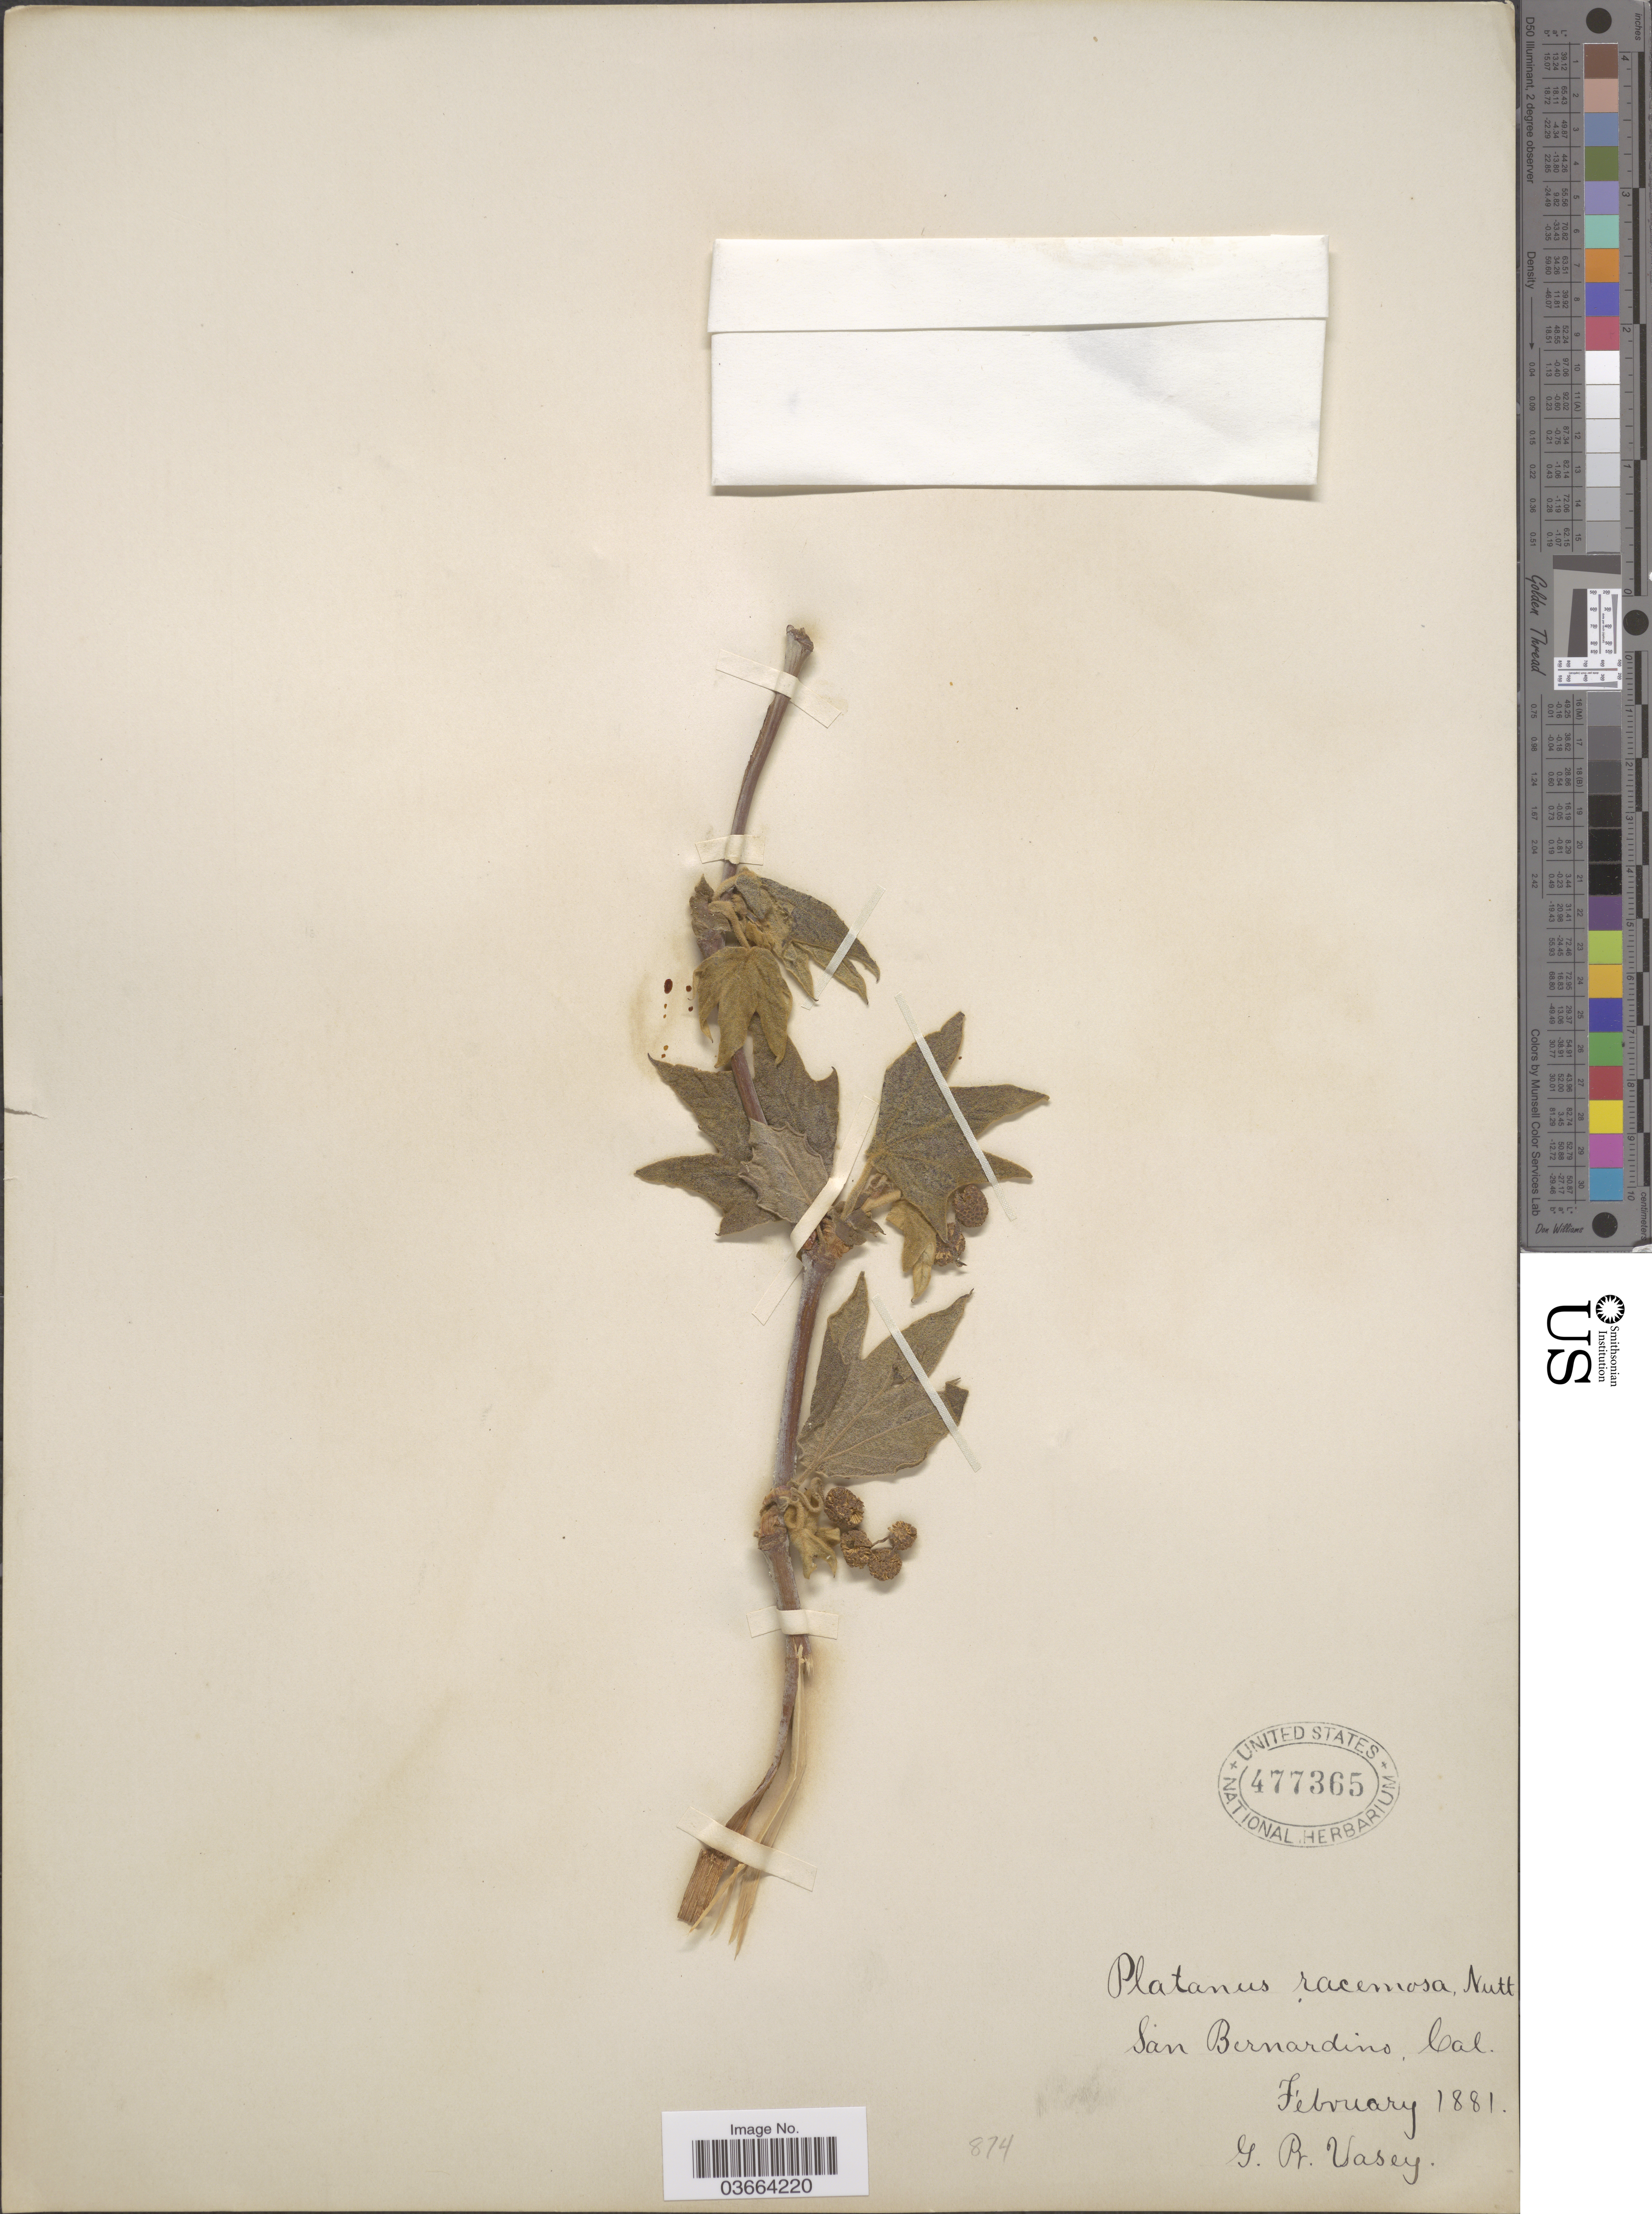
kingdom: Plantae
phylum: Tracheophyta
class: Magnoliopsida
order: Proteales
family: Platanaceae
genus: Platanus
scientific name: Platanus racemosa var. racemosa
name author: Nutt.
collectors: G. R. Vasey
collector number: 874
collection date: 1881-02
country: United States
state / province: California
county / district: San Bernardino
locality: San Bernardino.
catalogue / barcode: US 477365